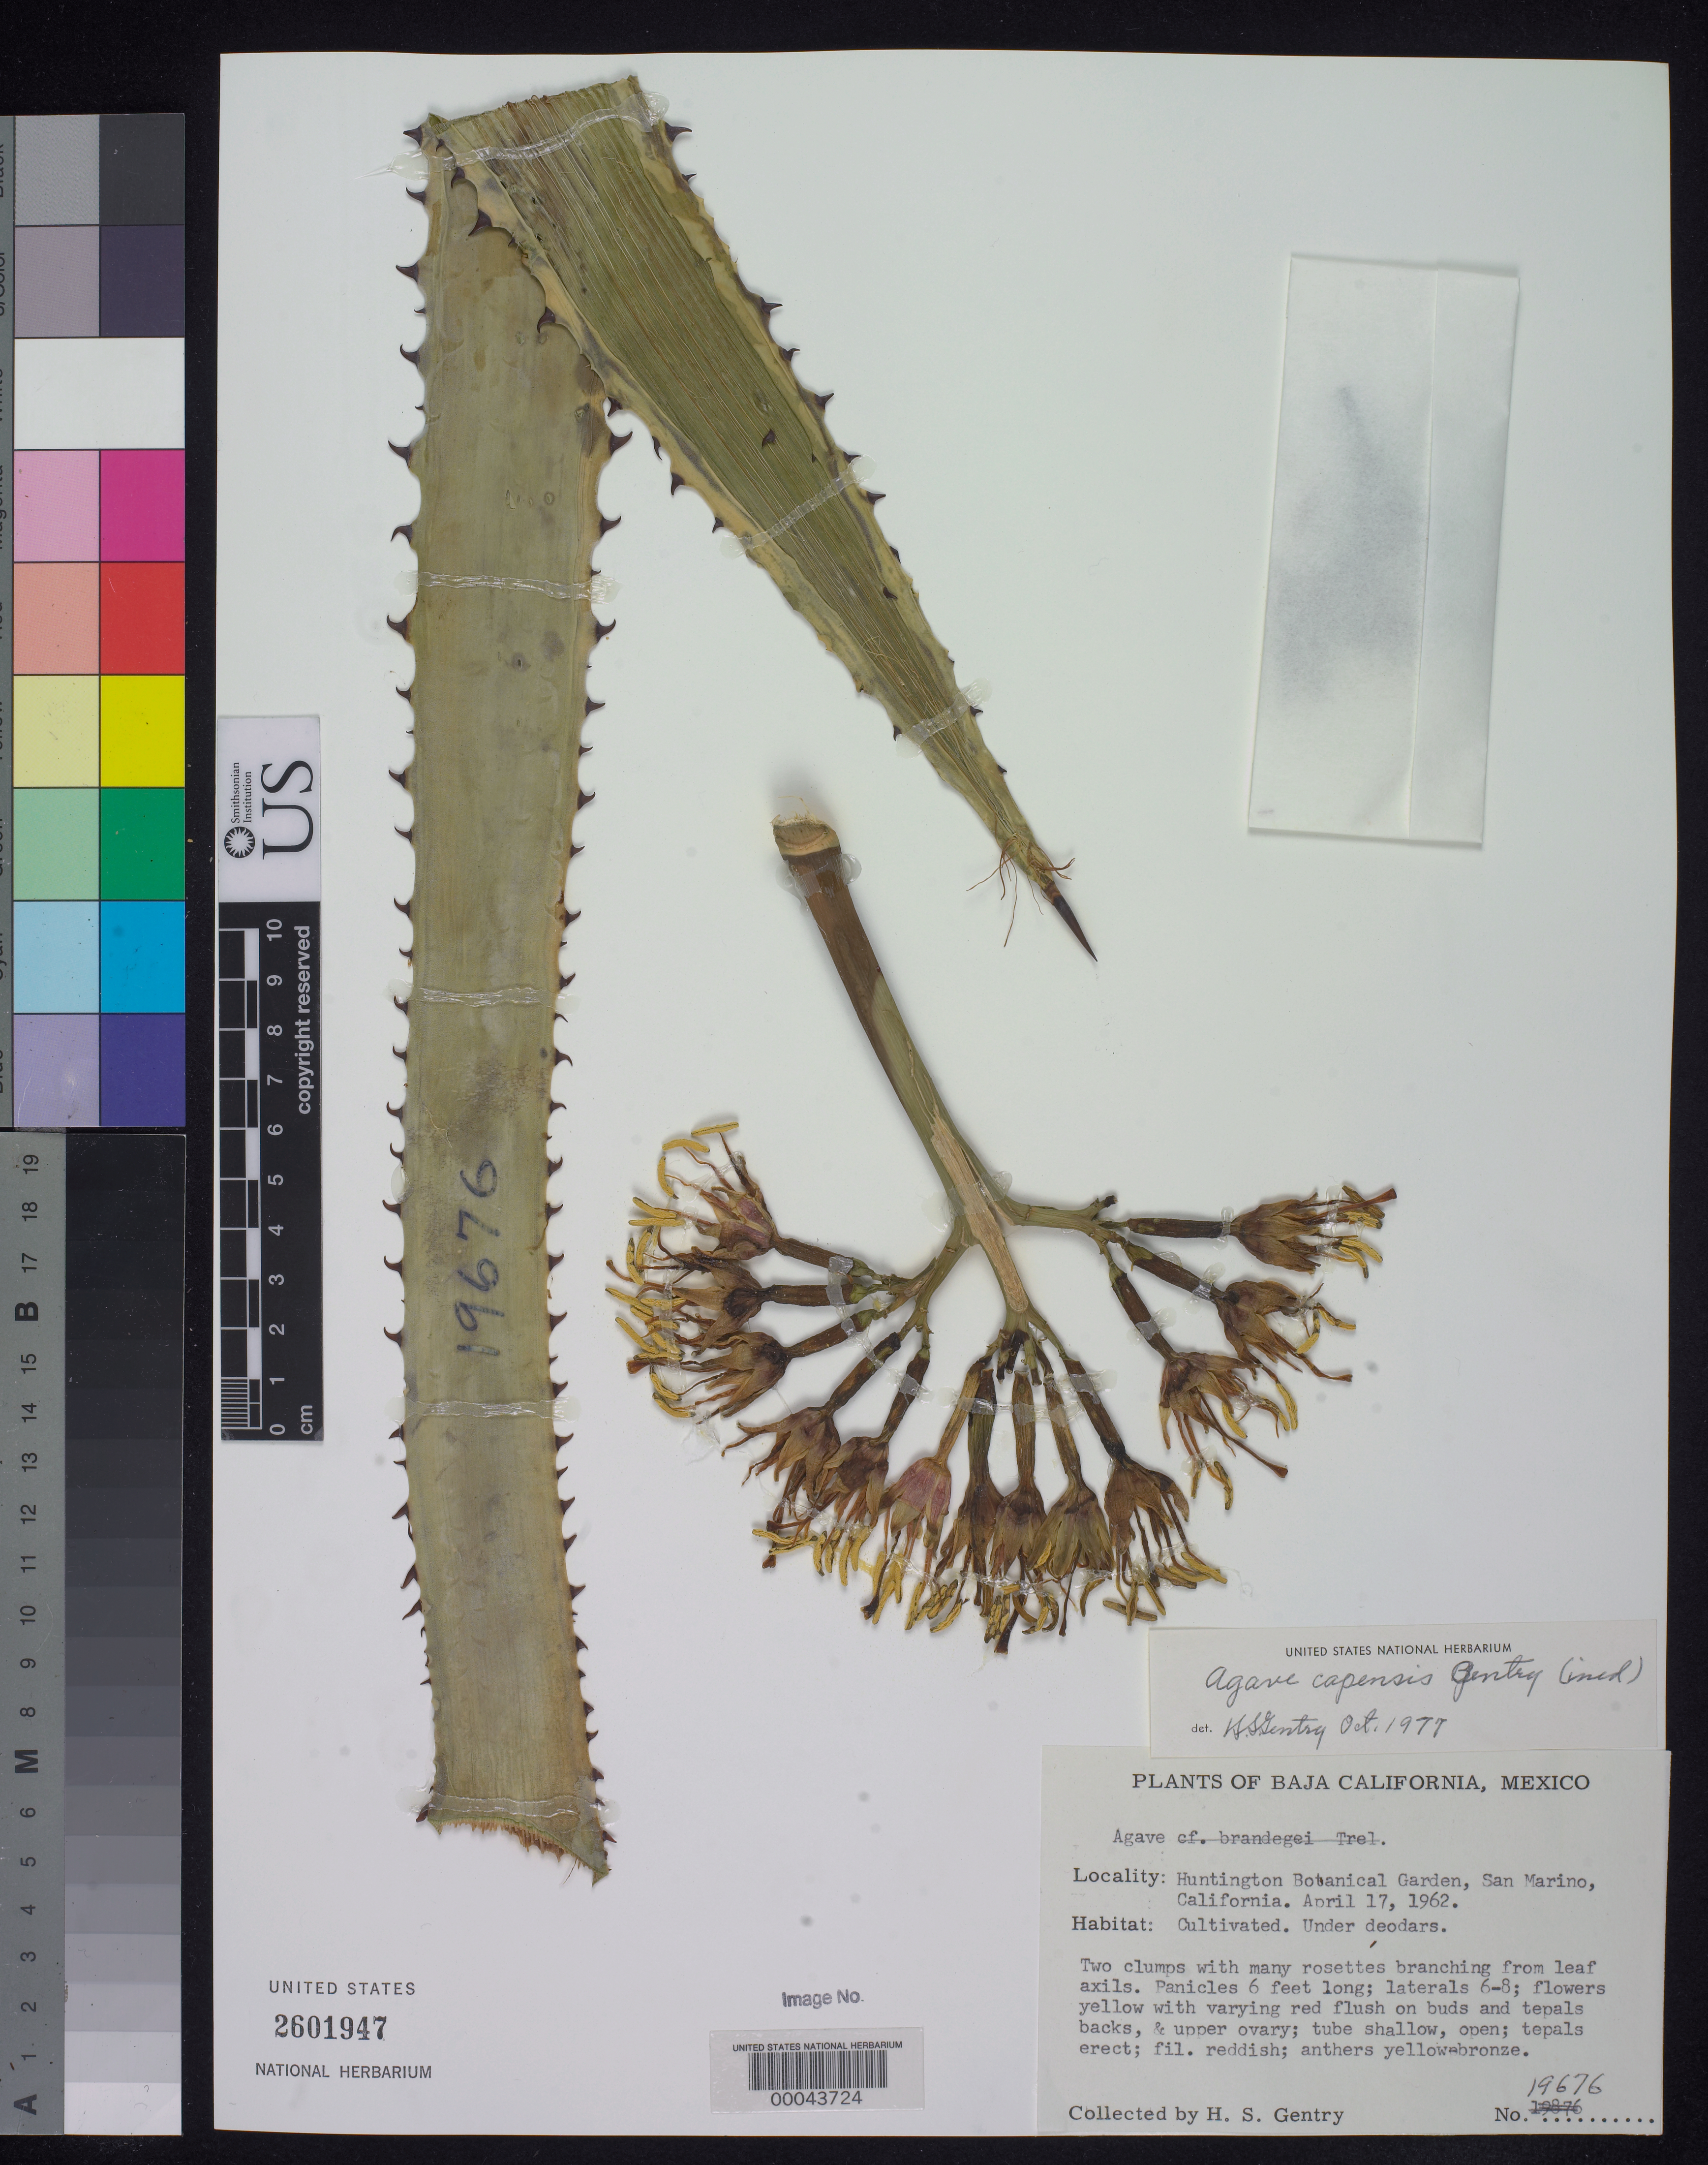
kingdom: Plantae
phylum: Tracheophyta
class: Liliopsida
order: Asparagales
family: Asparagaceae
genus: Agave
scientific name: Agave capensis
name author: Gentry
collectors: H. S. Gentry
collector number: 19676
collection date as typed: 17 Apr 1962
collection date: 1962-04-17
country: Mexico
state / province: Baja California Norte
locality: ENE of El Rodeo.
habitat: Cultivated. under deodars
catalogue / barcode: US 2601947